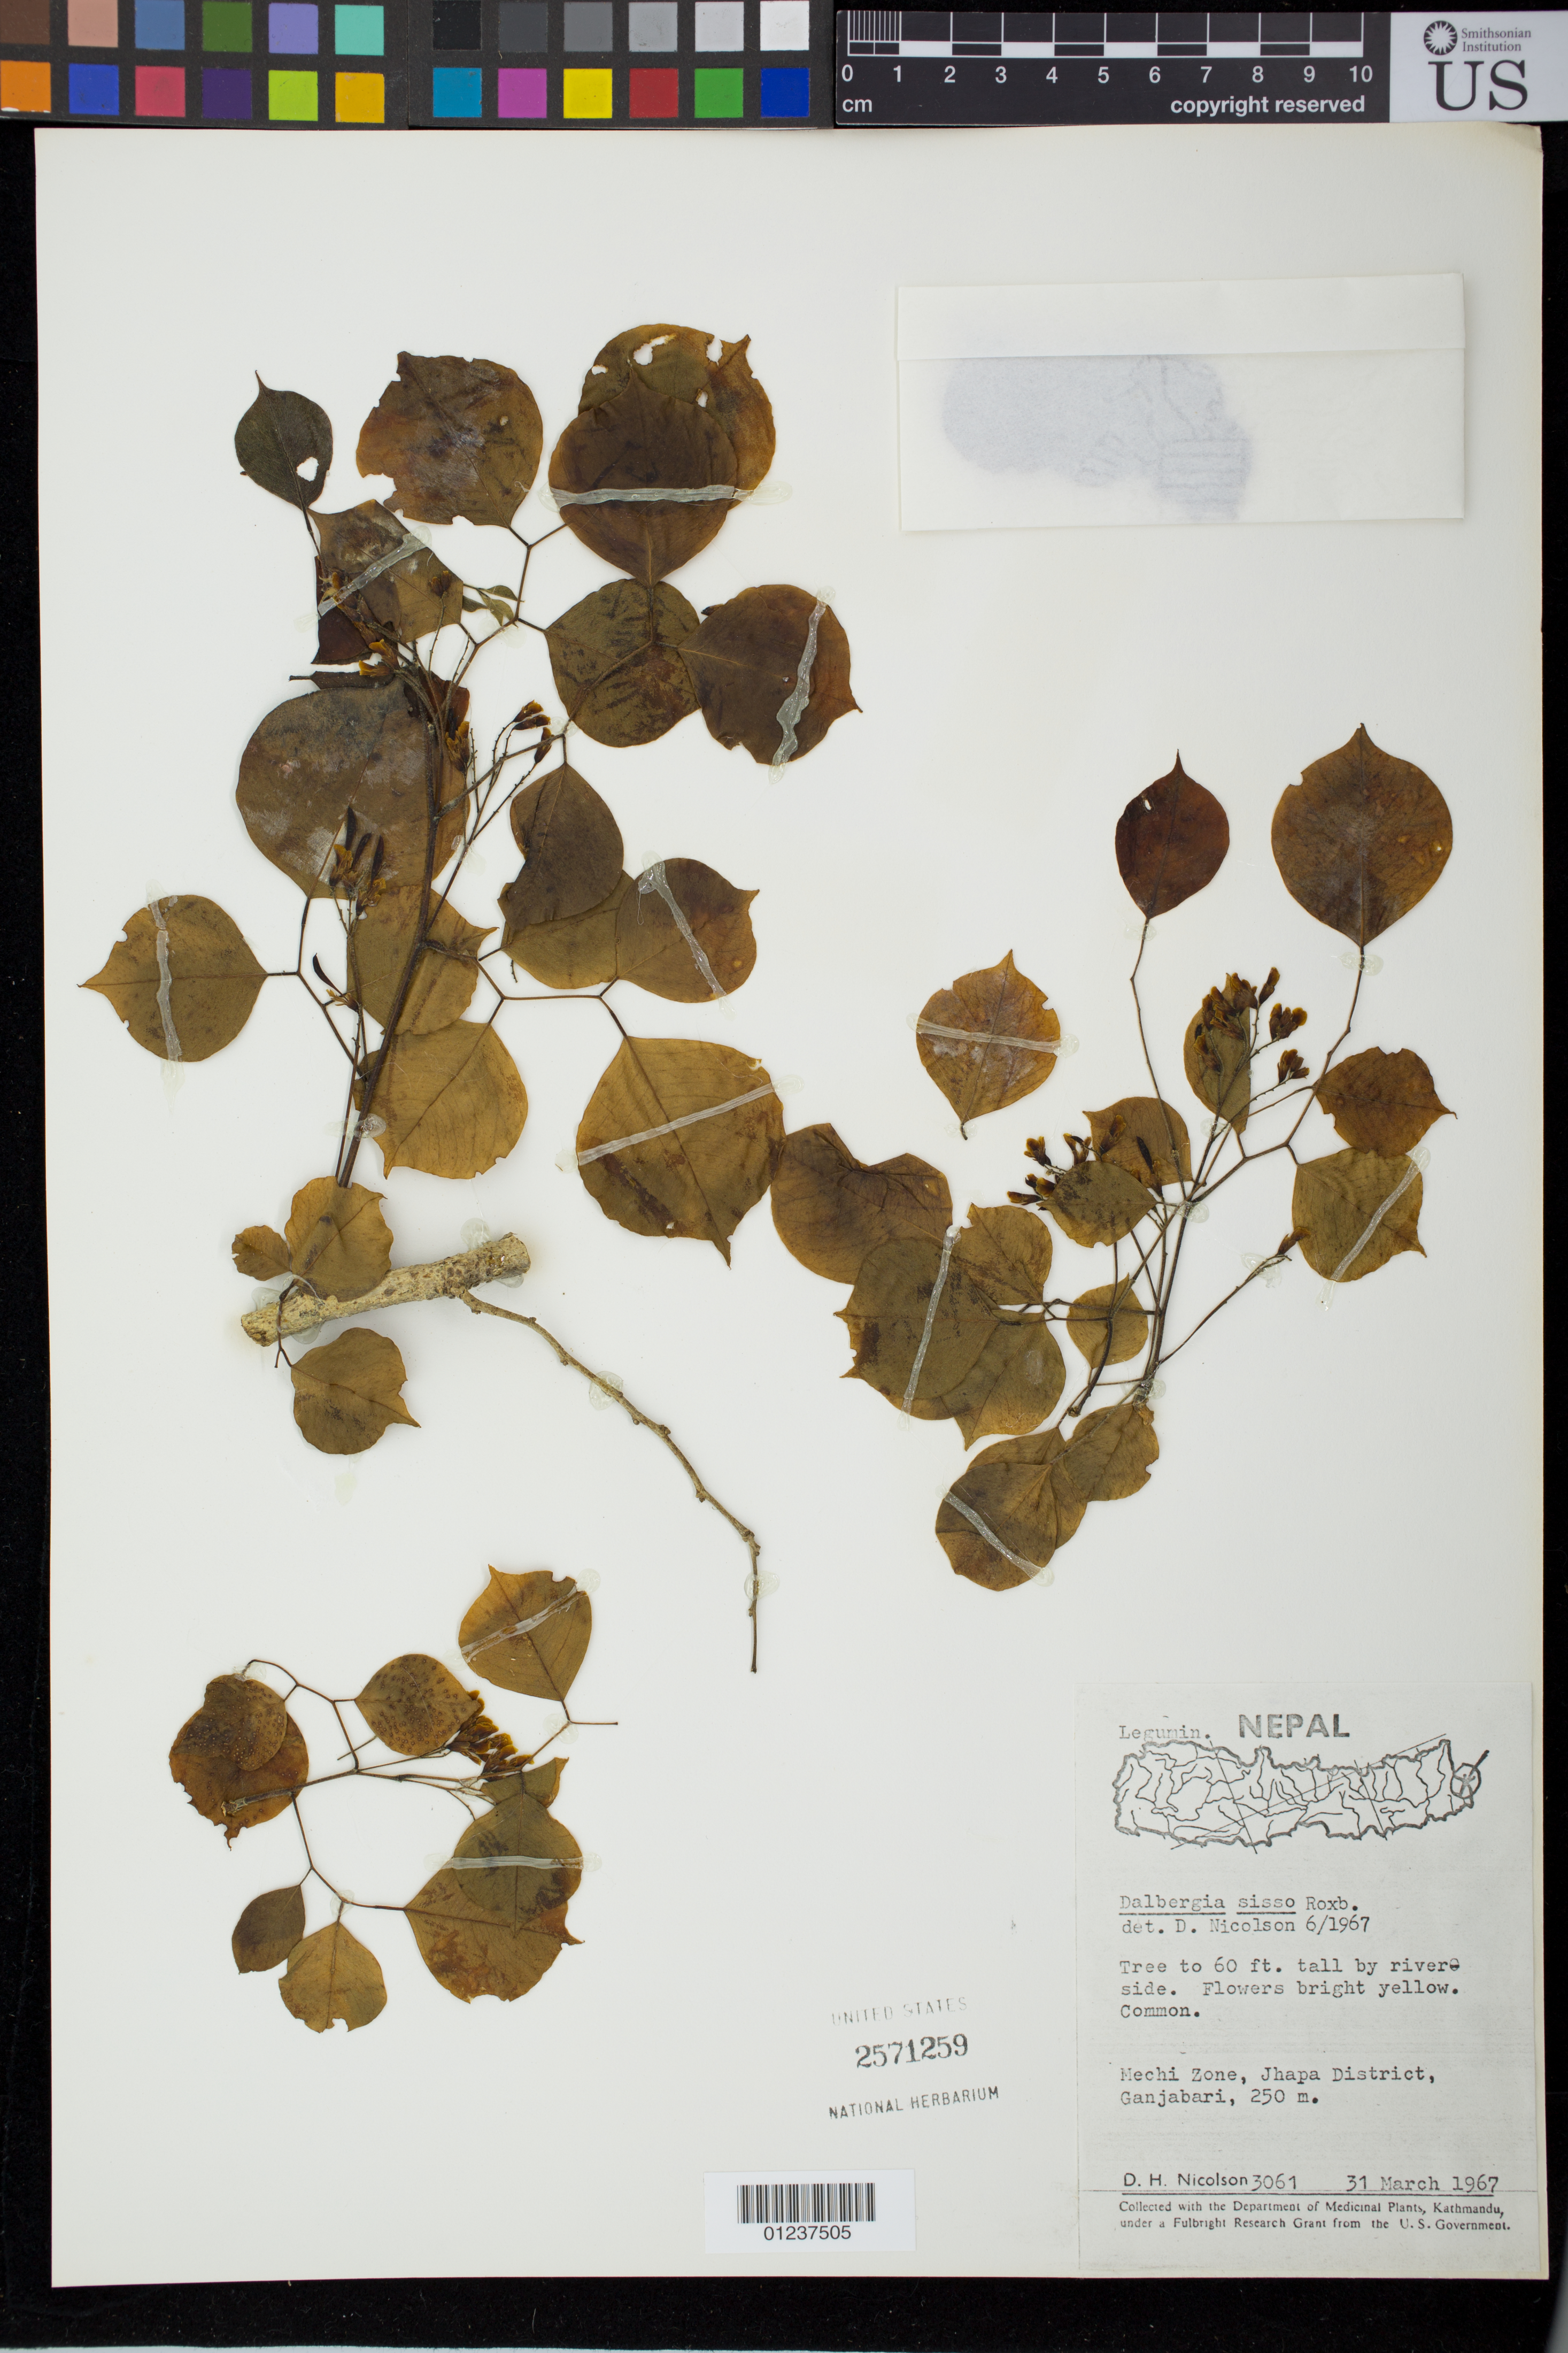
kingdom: Plantae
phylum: Tracheophyta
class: Magnoliopsida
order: Fabales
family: Fabaceae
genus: Dalbergia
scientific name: Dalbergia sissoo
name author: Roxb.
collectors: D. H. Nicolson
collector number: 3061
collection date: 1967-03-31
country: Nepal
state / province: Eastern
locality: Mechi Zone, Jhapa District, Ganjabari.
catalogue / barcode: US 2571259